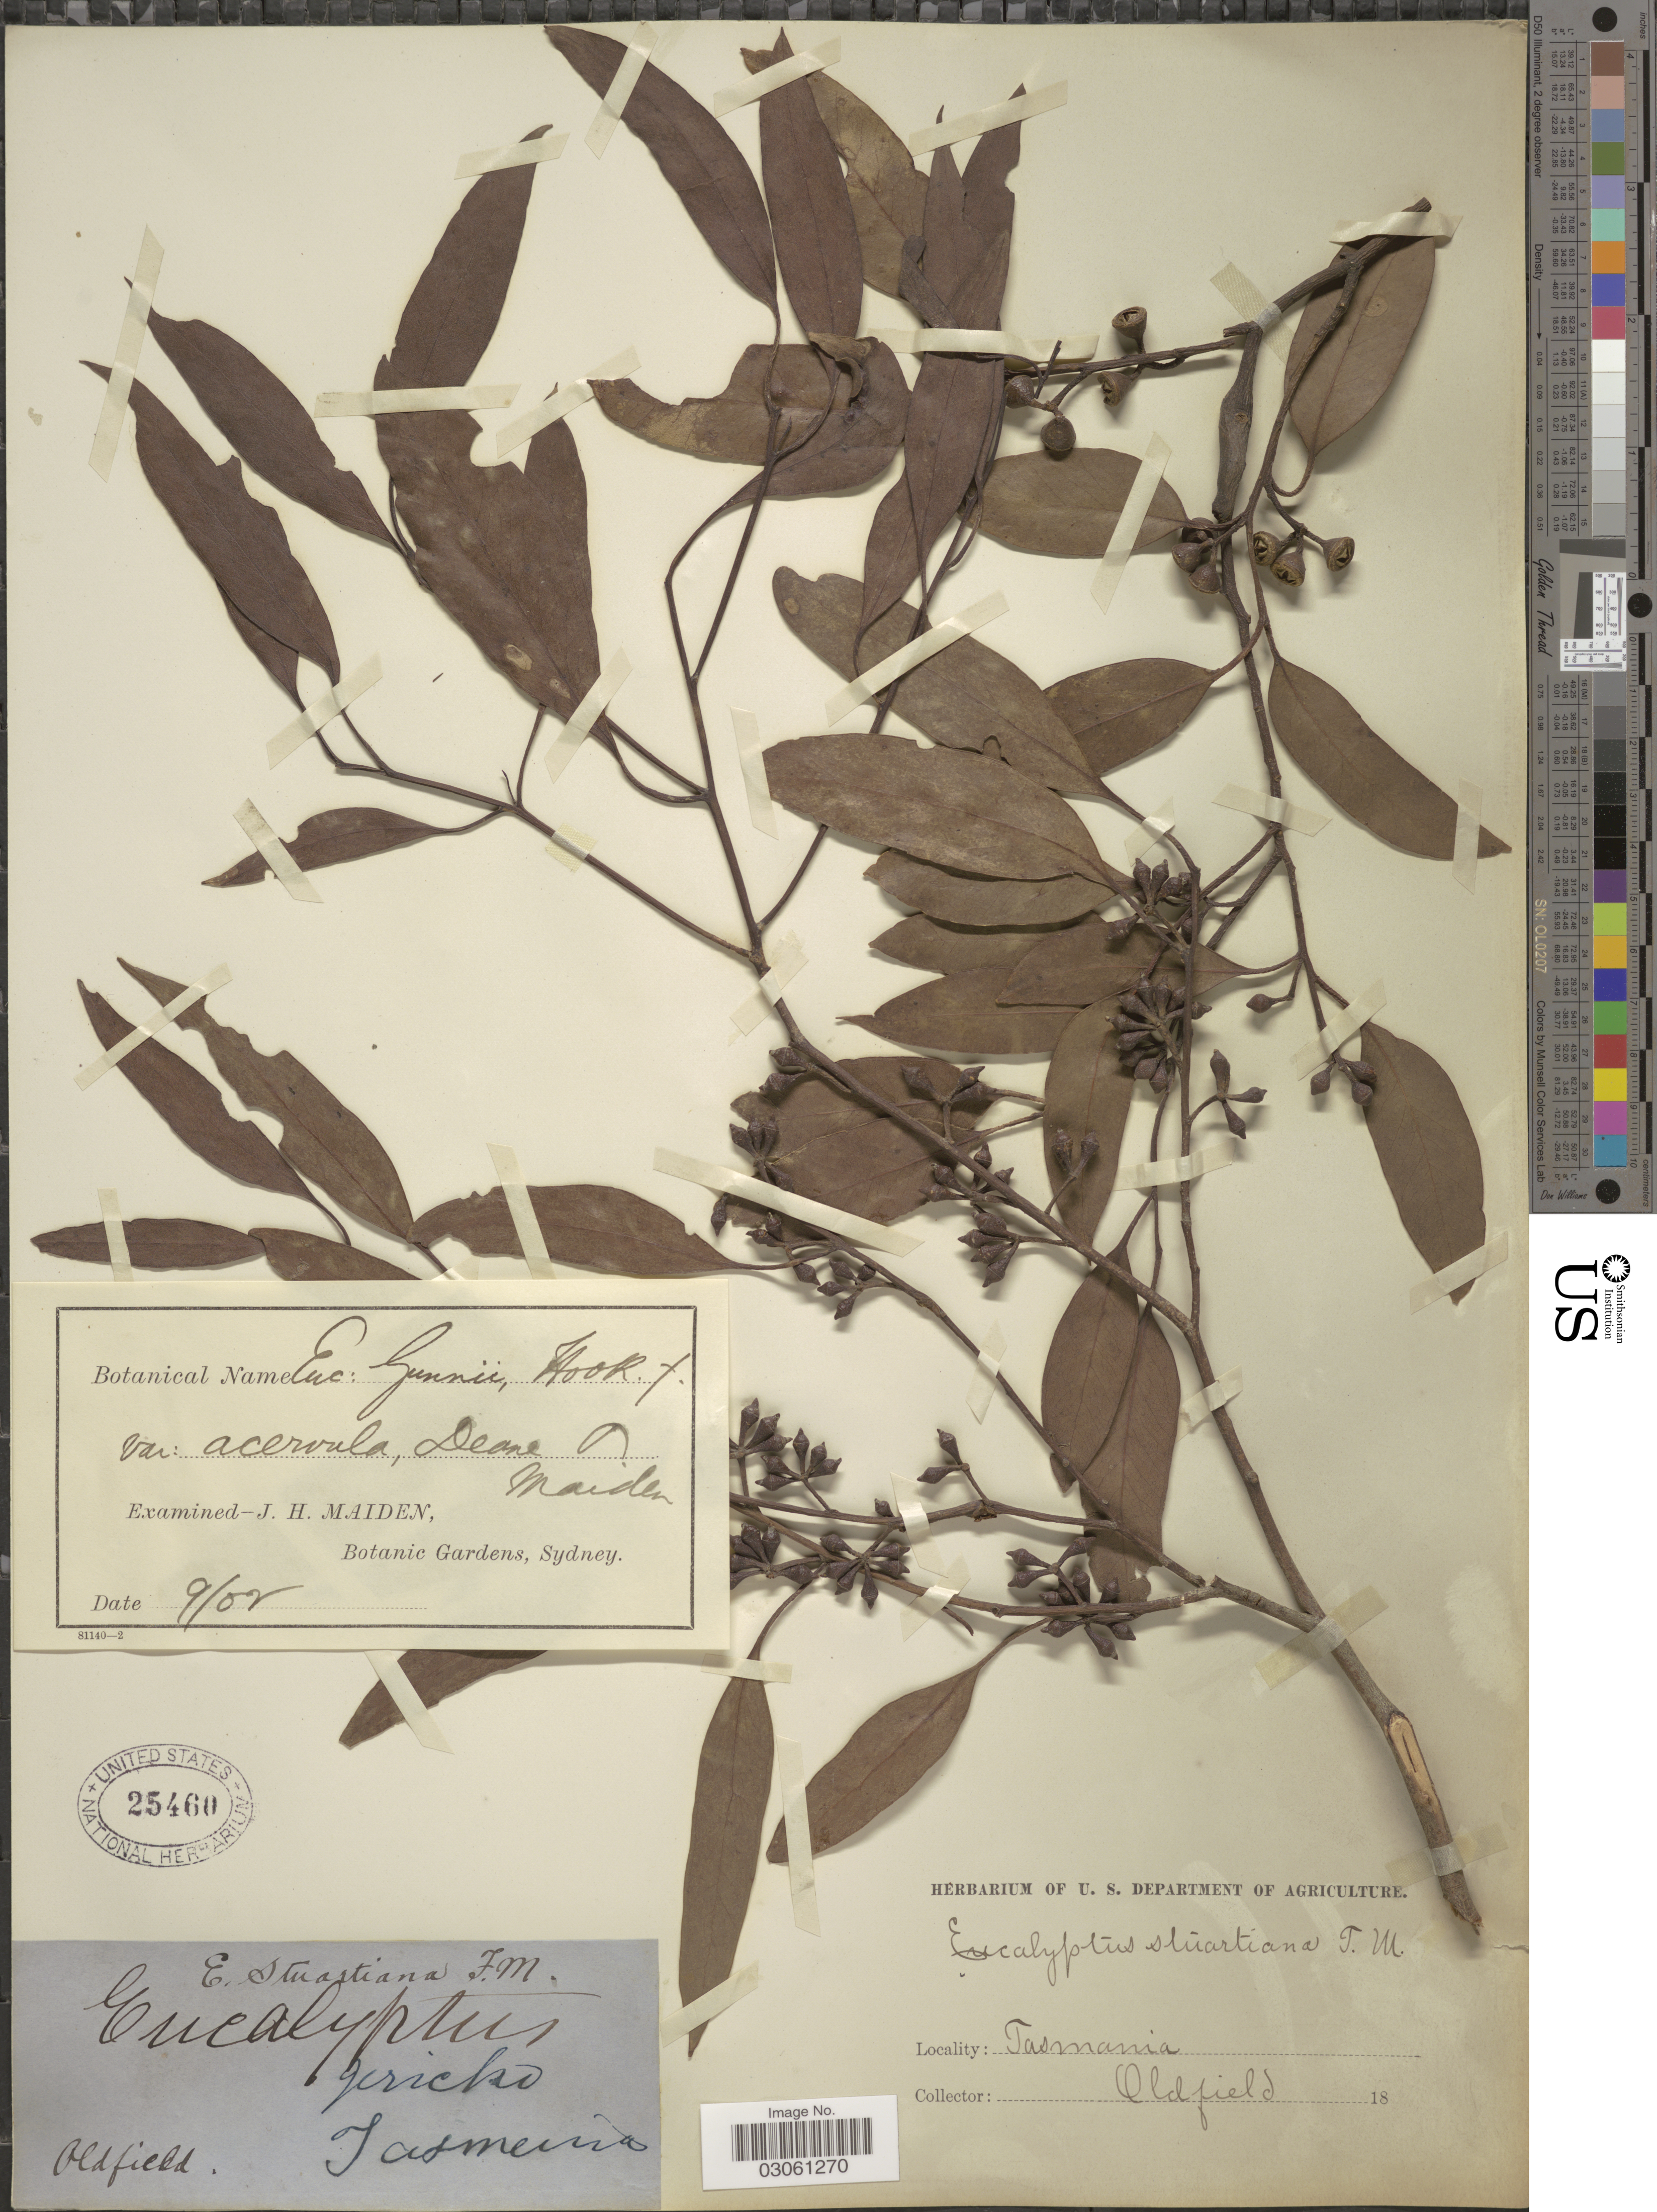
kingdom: Plantae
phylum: Tracheophyta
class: Magnoliopsida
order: Myrtales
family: Myrtaceae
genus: Eucalyptus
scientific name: Eucalyptus gunnii var. acervula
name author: H. Deane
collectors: Oldfield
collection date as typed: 18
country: Australia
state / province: Tasmania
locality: Jericho.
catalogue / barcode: US 25460